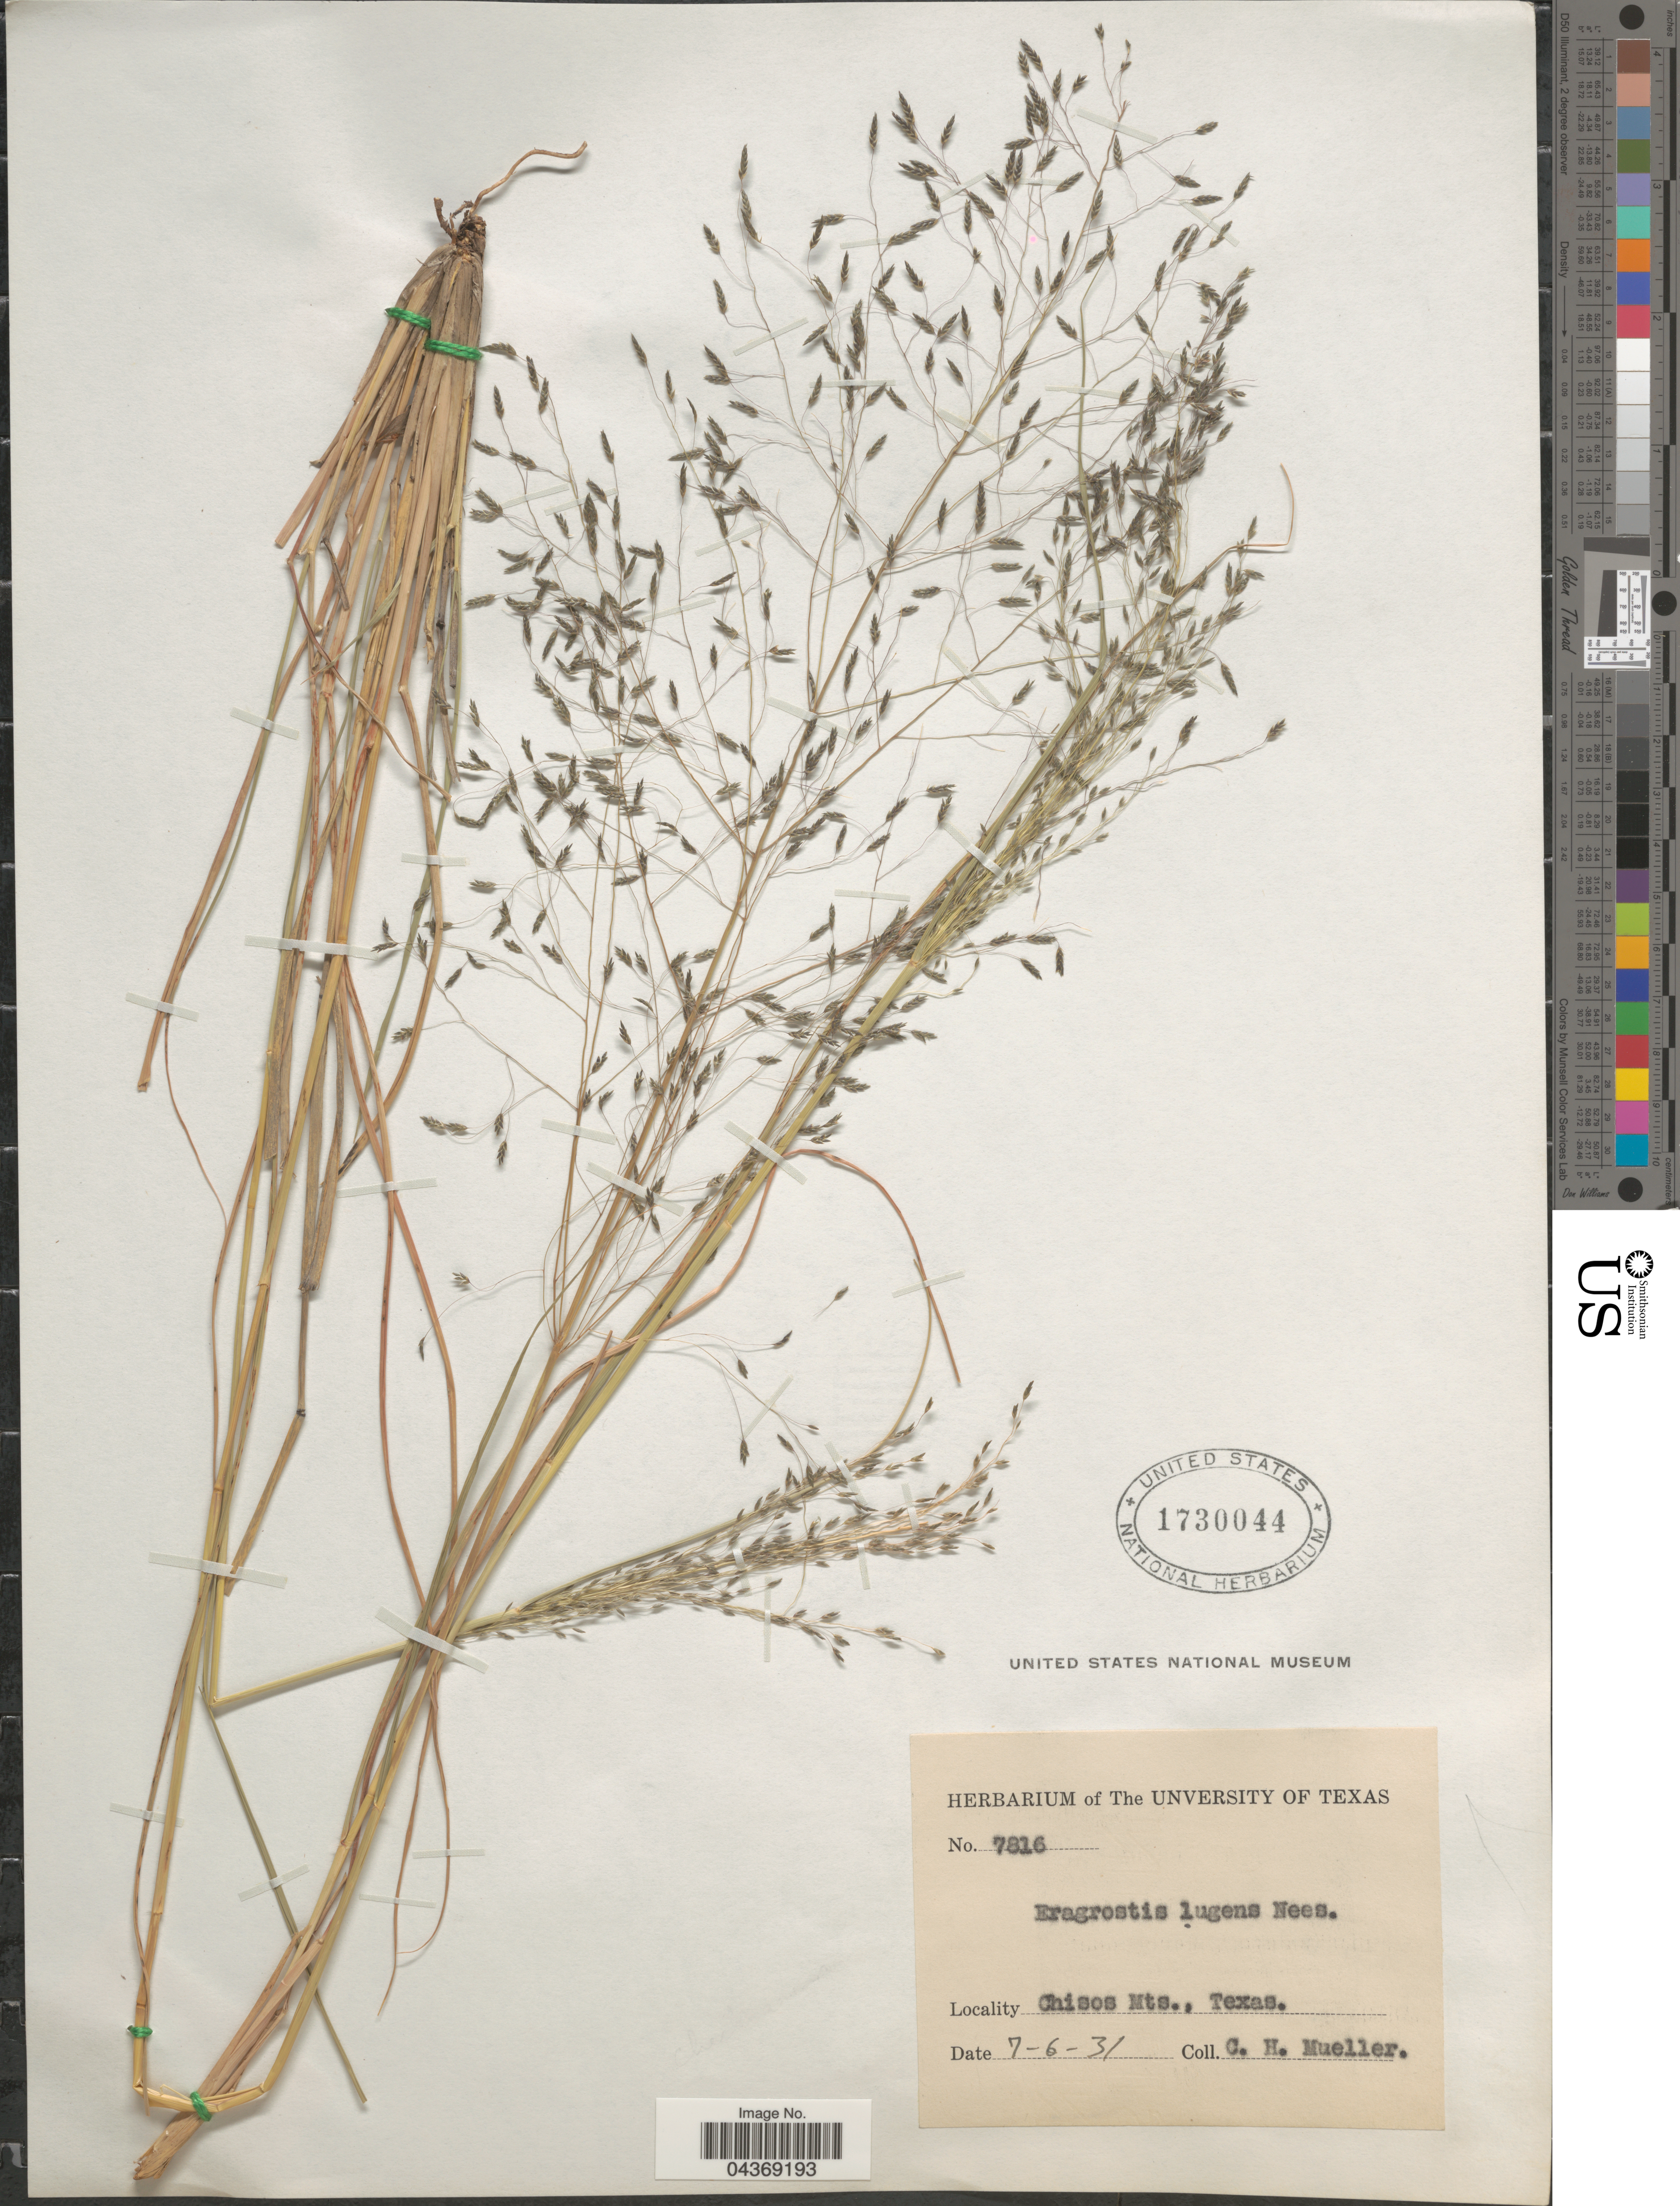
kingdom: Plantae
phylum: Tracheophyta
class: Liliopsida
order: Poales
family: Poaceae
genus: Eragrostis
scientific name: Eragrostis intermedia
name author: Hitchc.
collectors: C. H. Mueller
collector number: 7816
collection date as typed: Transcribed d/m/y: 6/7/31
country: United States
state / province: Texas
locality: Chisos Mts.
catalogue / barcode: US 1730044